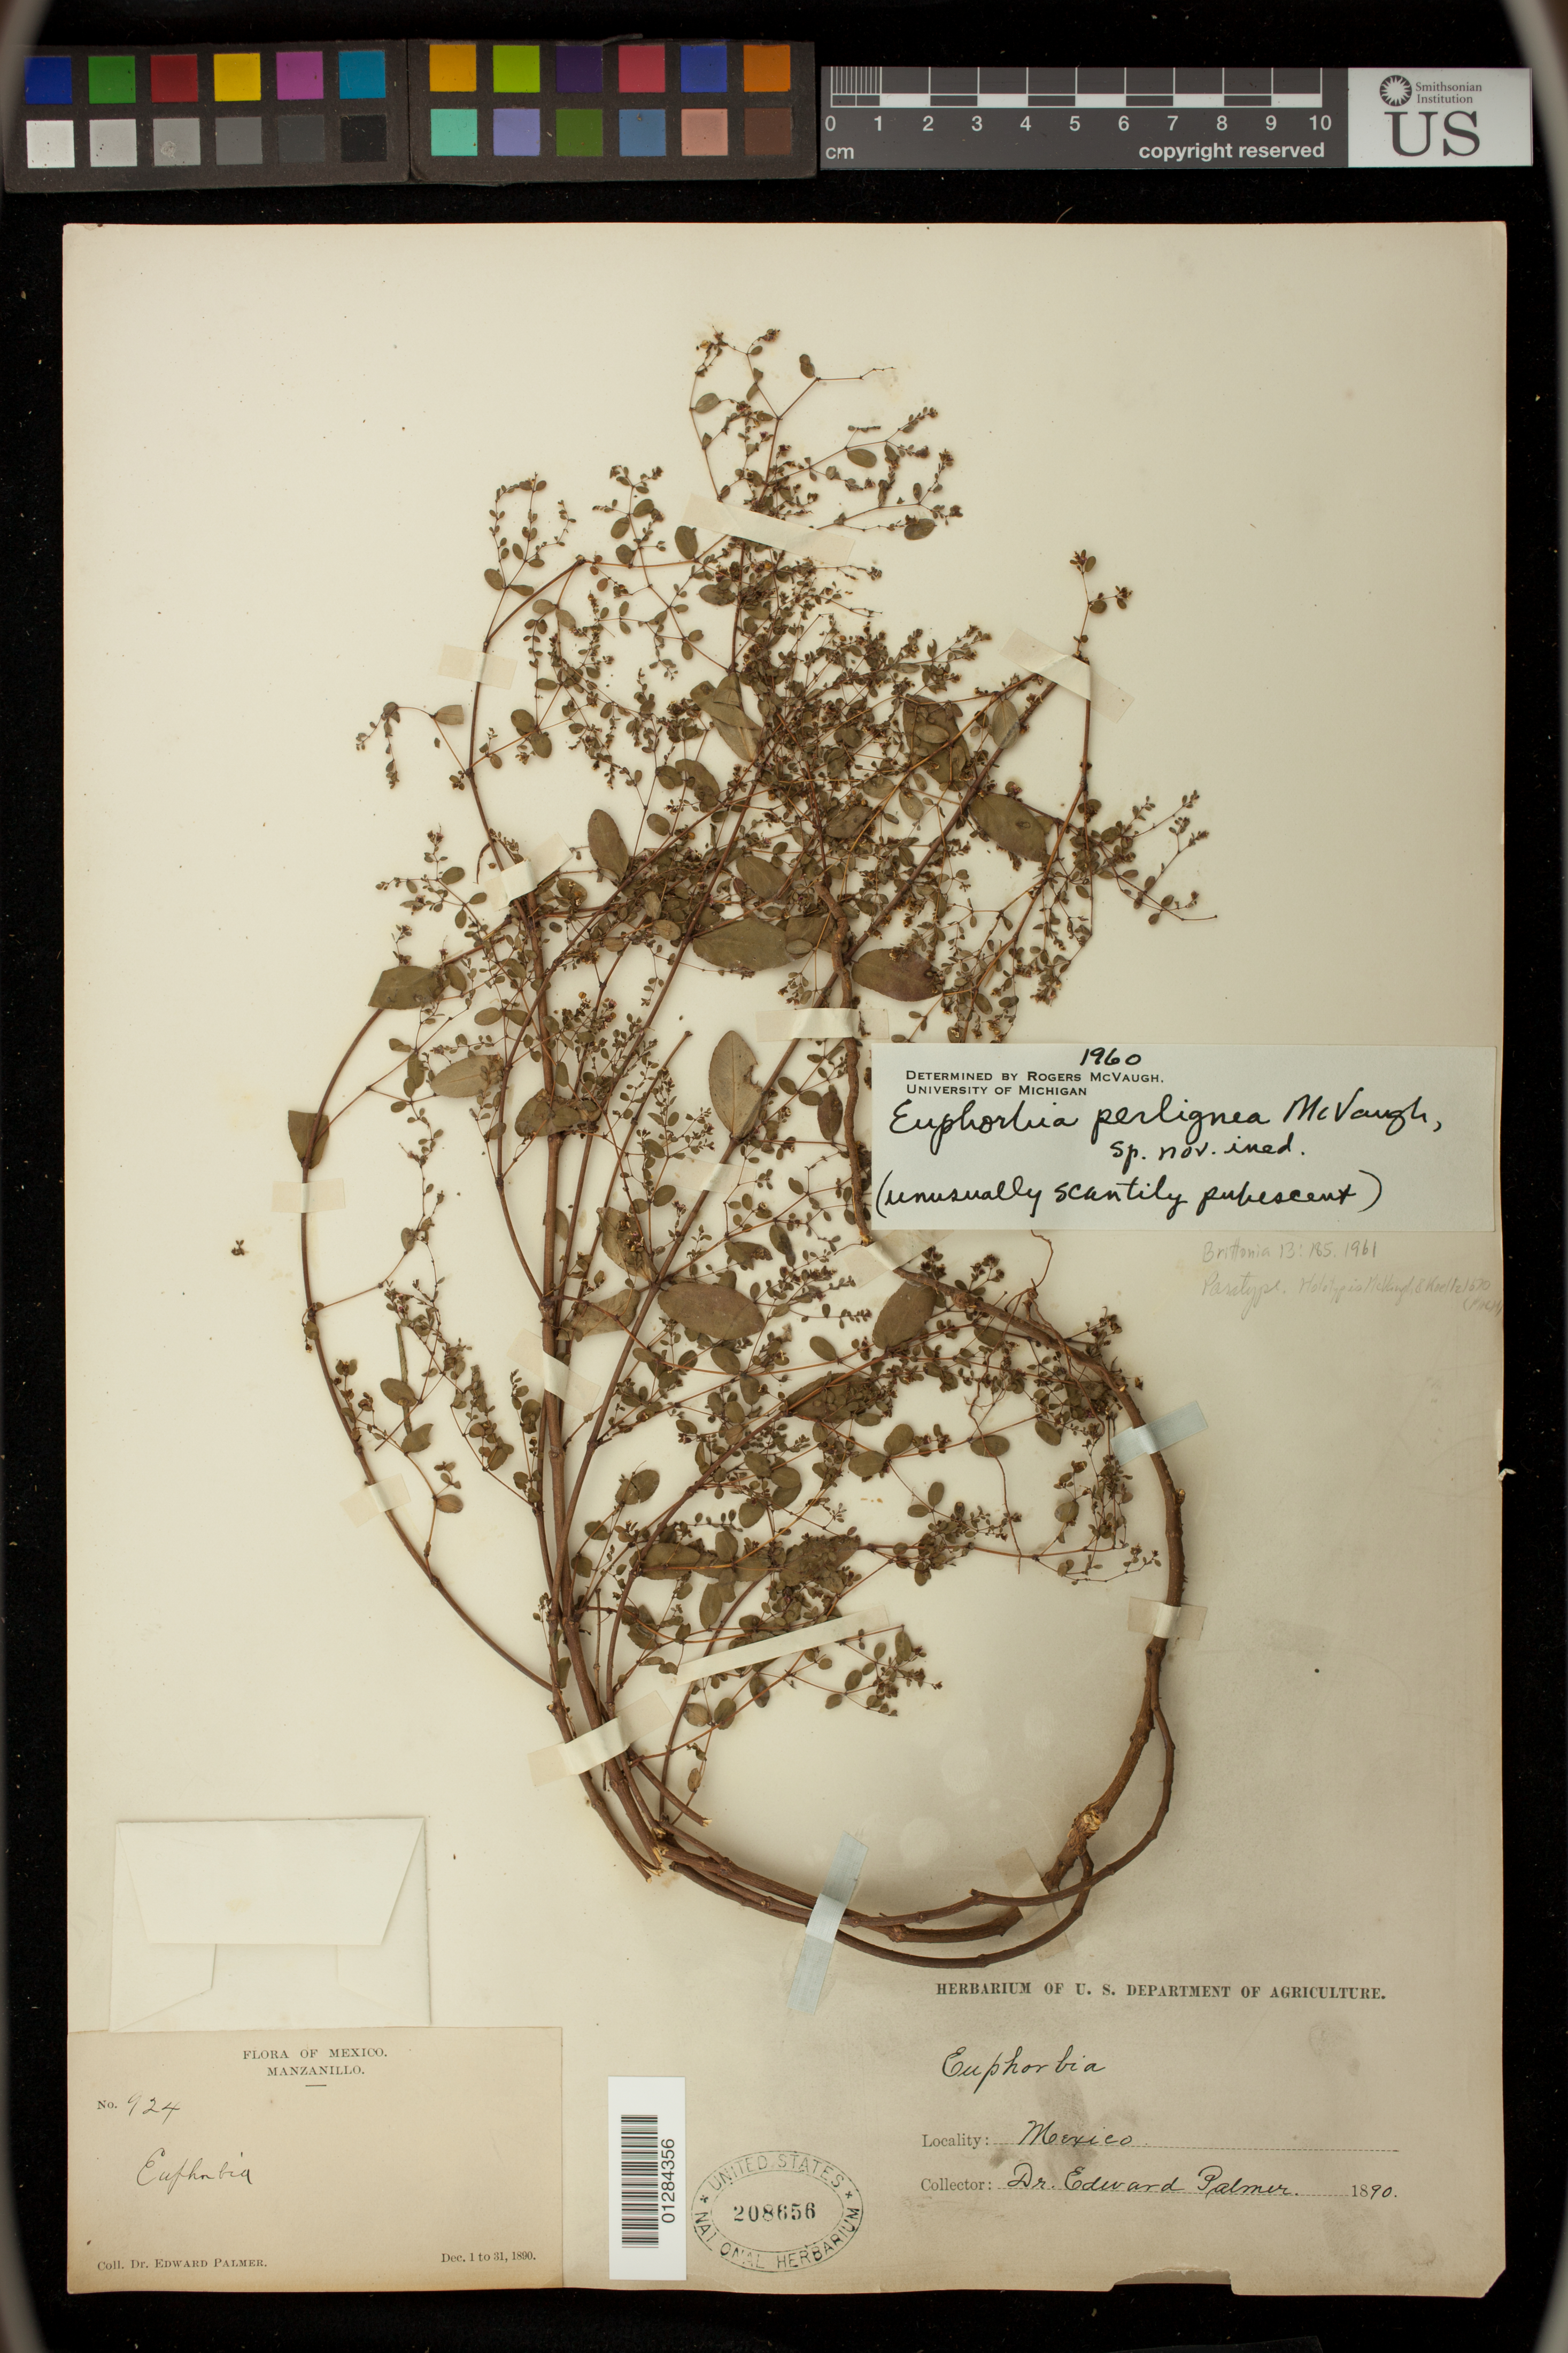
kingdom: Plantae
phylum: Tracheophyta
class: Magnoliopsida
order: Malpighiales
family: Euphorbiaceae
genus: Euphorbia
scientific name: Euphorbia perlignea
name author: McVaugh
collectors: E. Palmer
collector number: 924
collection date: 1890-12-01/1890-12-31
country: Mexico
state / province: Colima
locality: Manzanillo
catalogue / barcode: US 208656